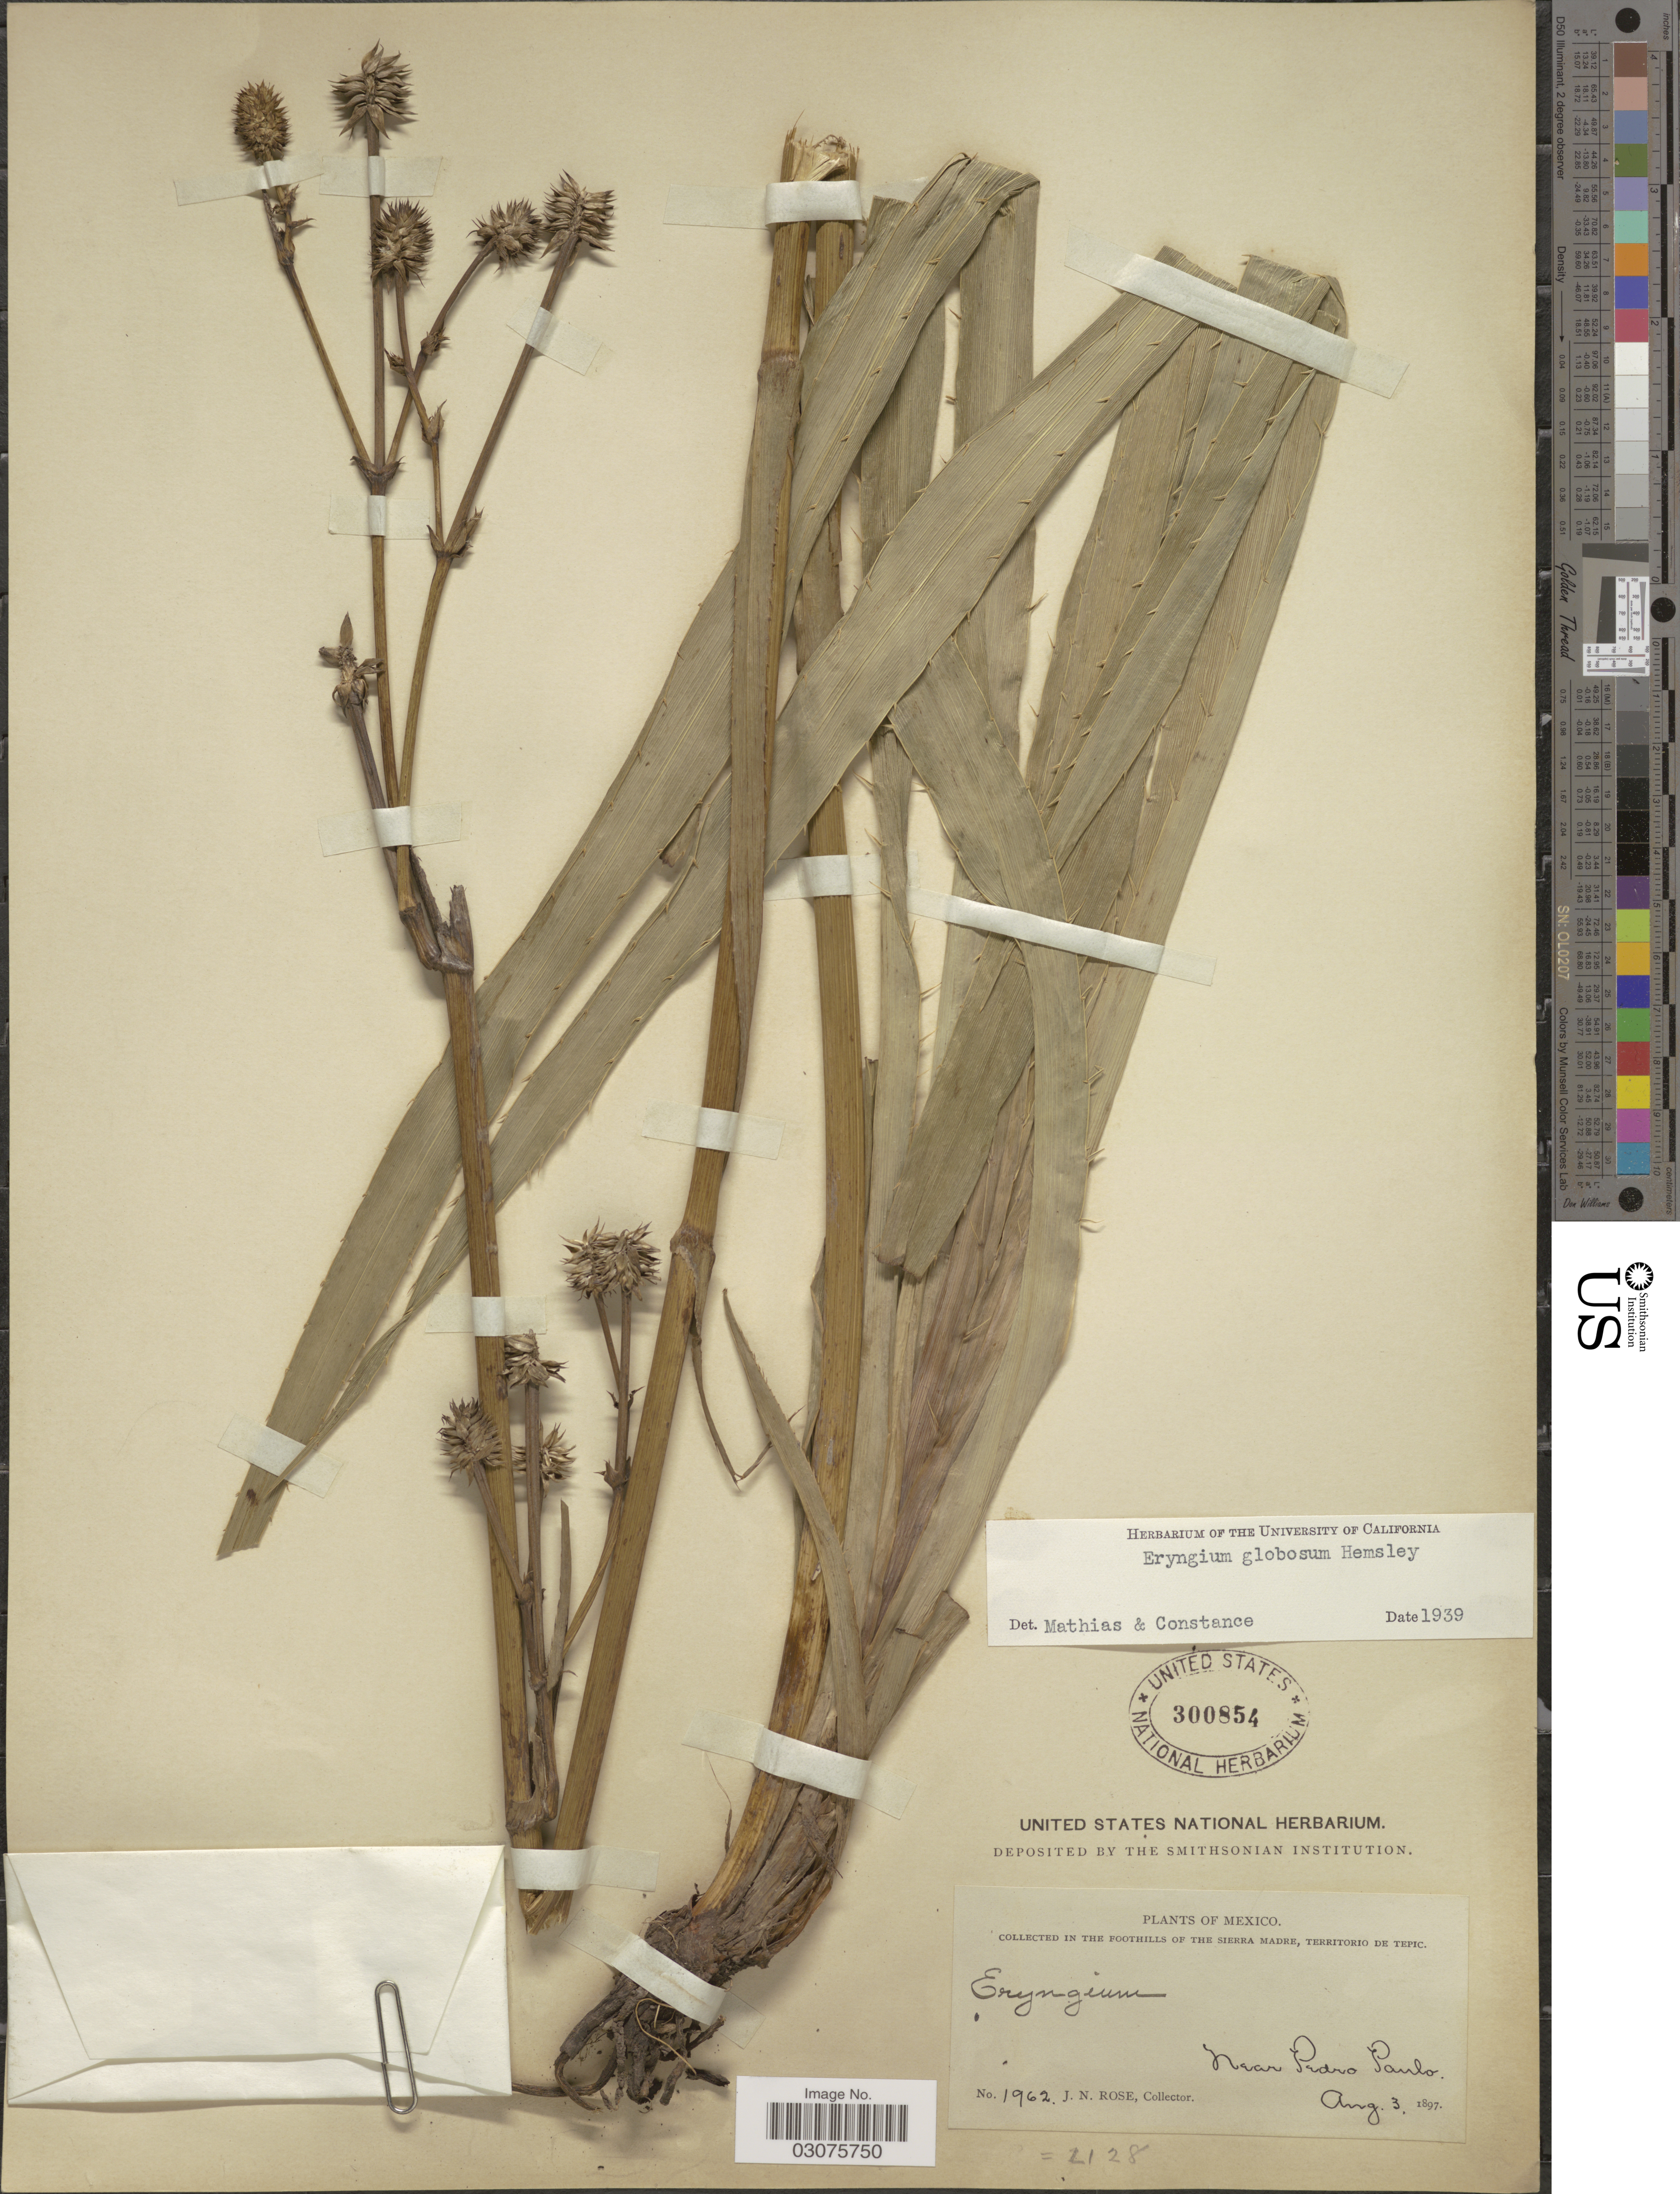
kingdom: Plantae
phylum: Tracheophyta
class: Magnoliopsida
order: Apiales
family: Apiaceae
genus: Eryngium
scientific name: Eryngium globosum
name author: Hemsl.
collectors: J. N. Rose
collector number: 1962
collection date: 1897-08-03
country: Mexico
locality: In the foothills of the Sierra Madre, Territorio de Tepic. Near Pedro Paulo.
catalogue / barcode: US 300854